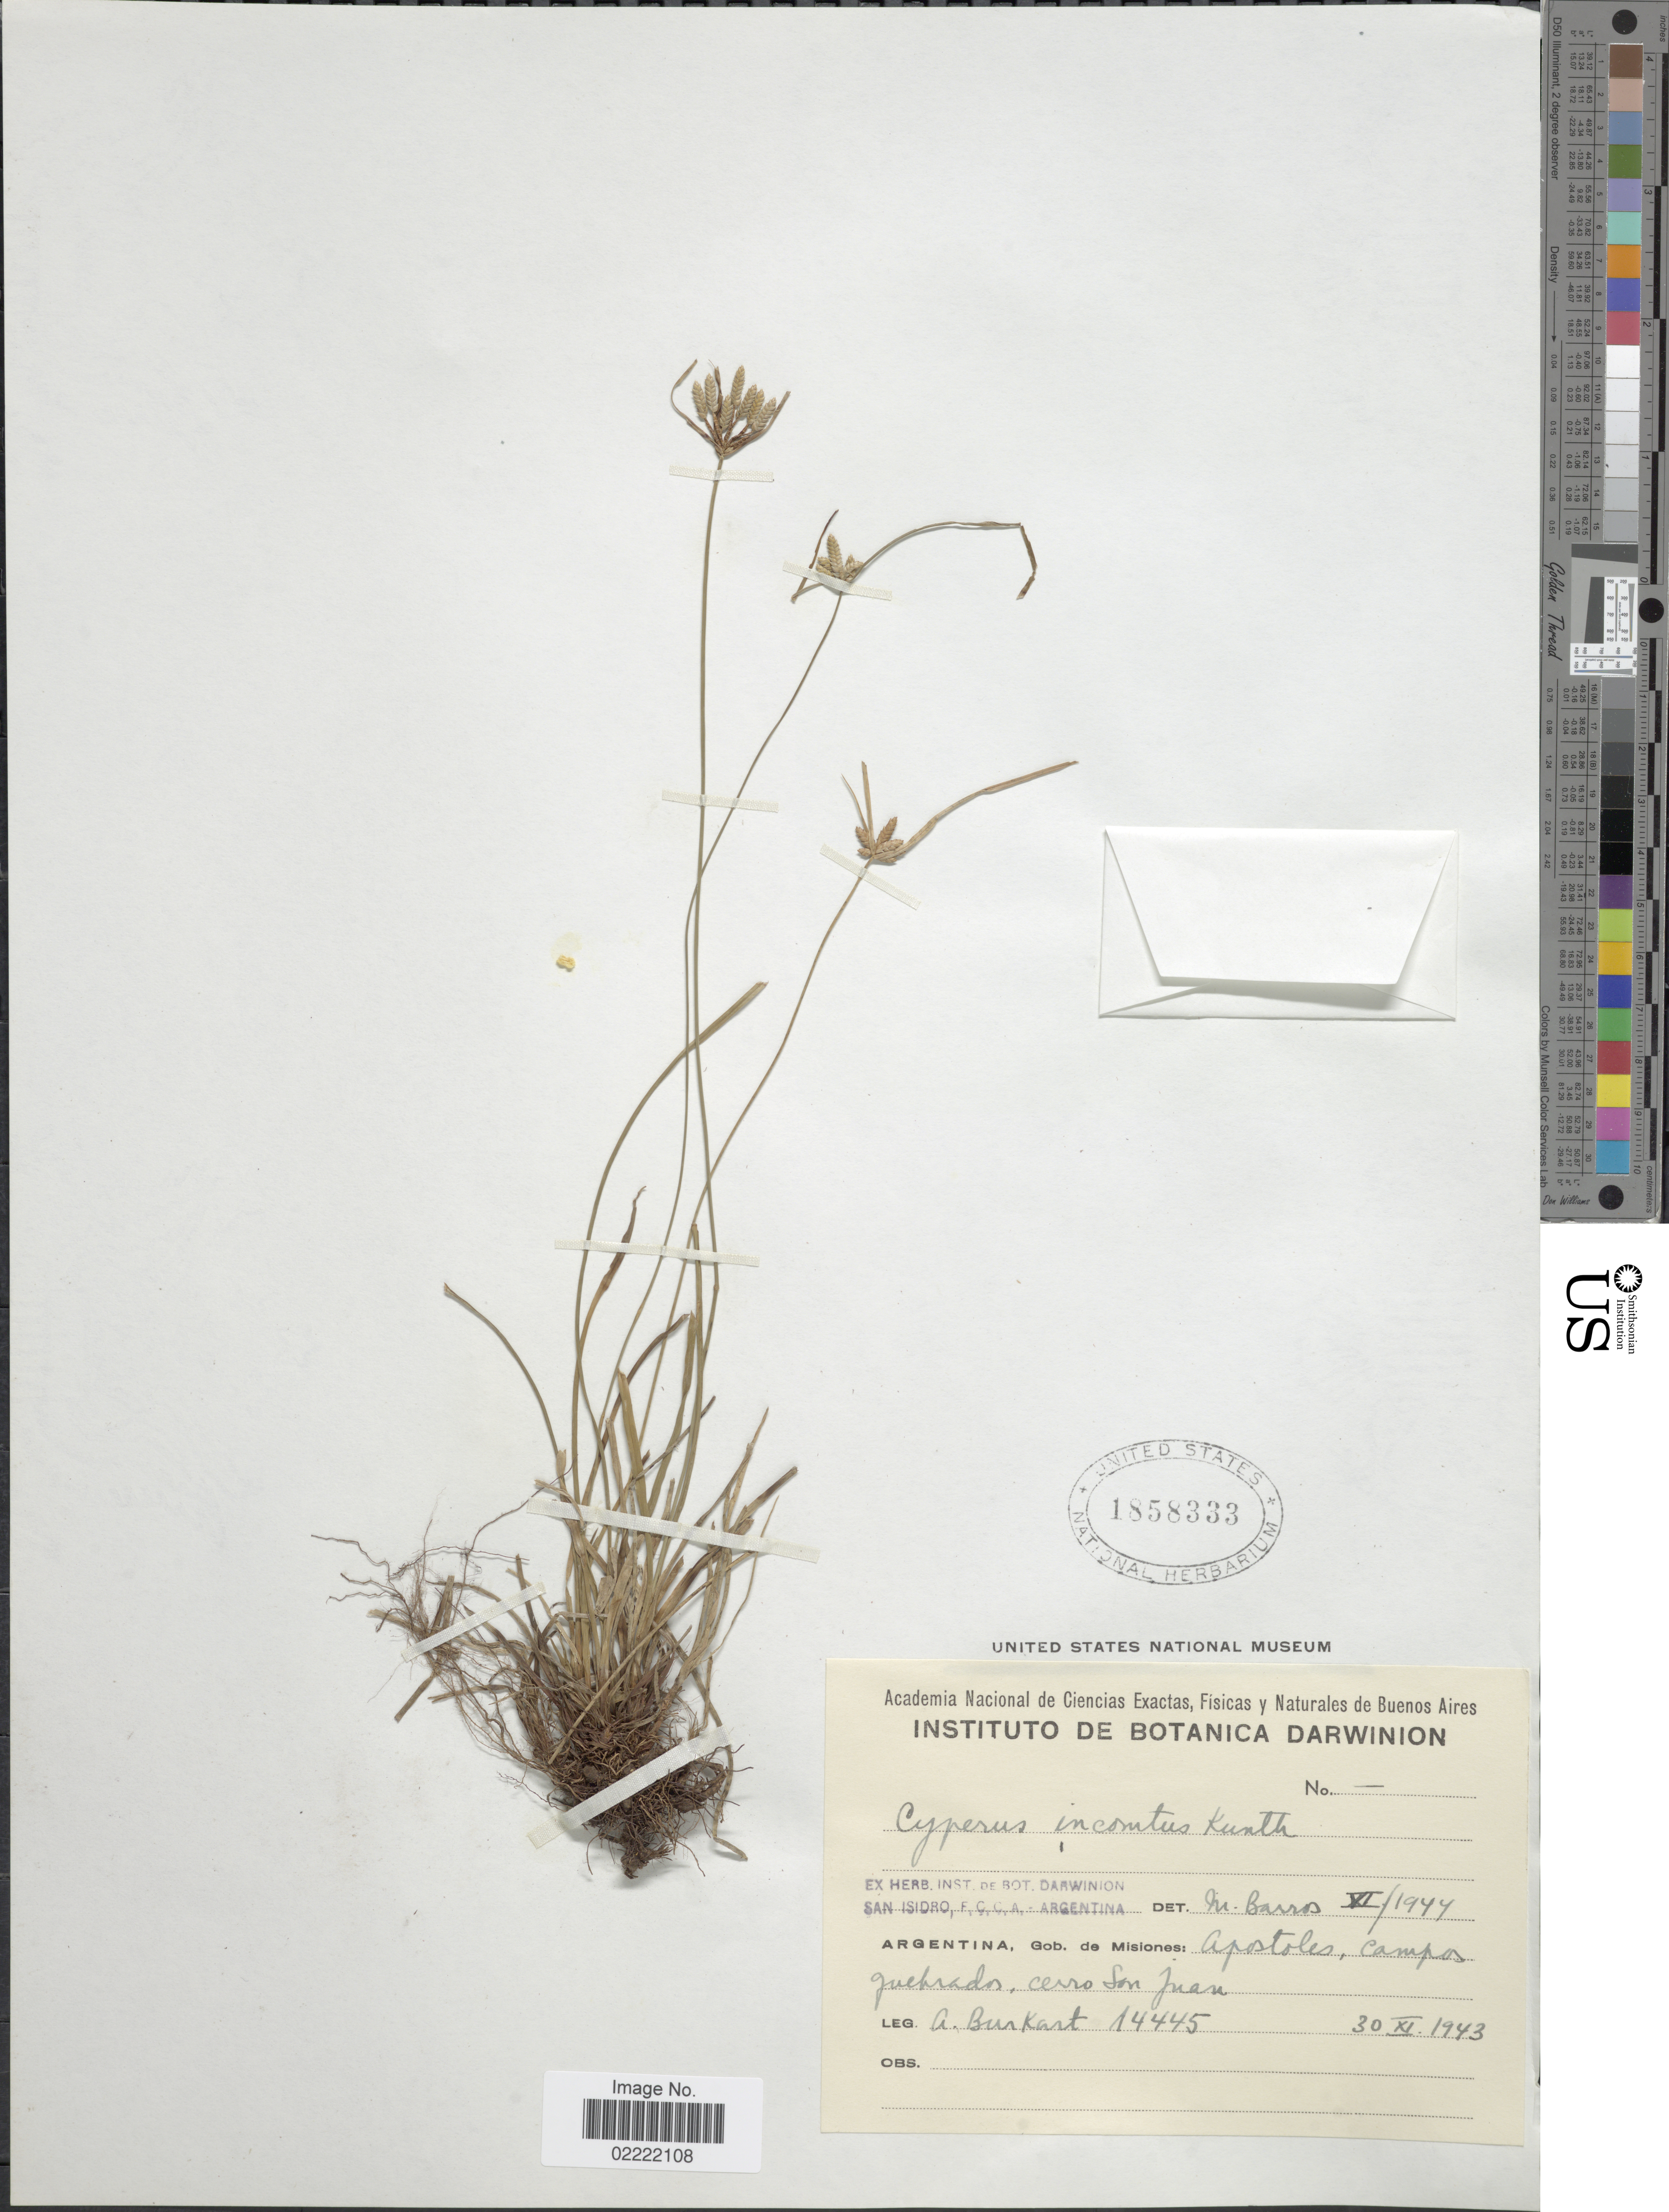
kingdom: Plantae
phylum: Tracheophyta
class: Liliopsida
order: Poales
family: Cyperaceae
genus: Cyperus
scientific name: Cyperus incomtus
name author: Kunth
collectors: A. E. Burkart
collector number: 14445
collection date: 1943-11-30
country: Argentina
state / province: Misiones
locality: Gob de Misiones, Apostoles, campos quebrada, cerro San Juan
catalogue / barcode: US 1858333